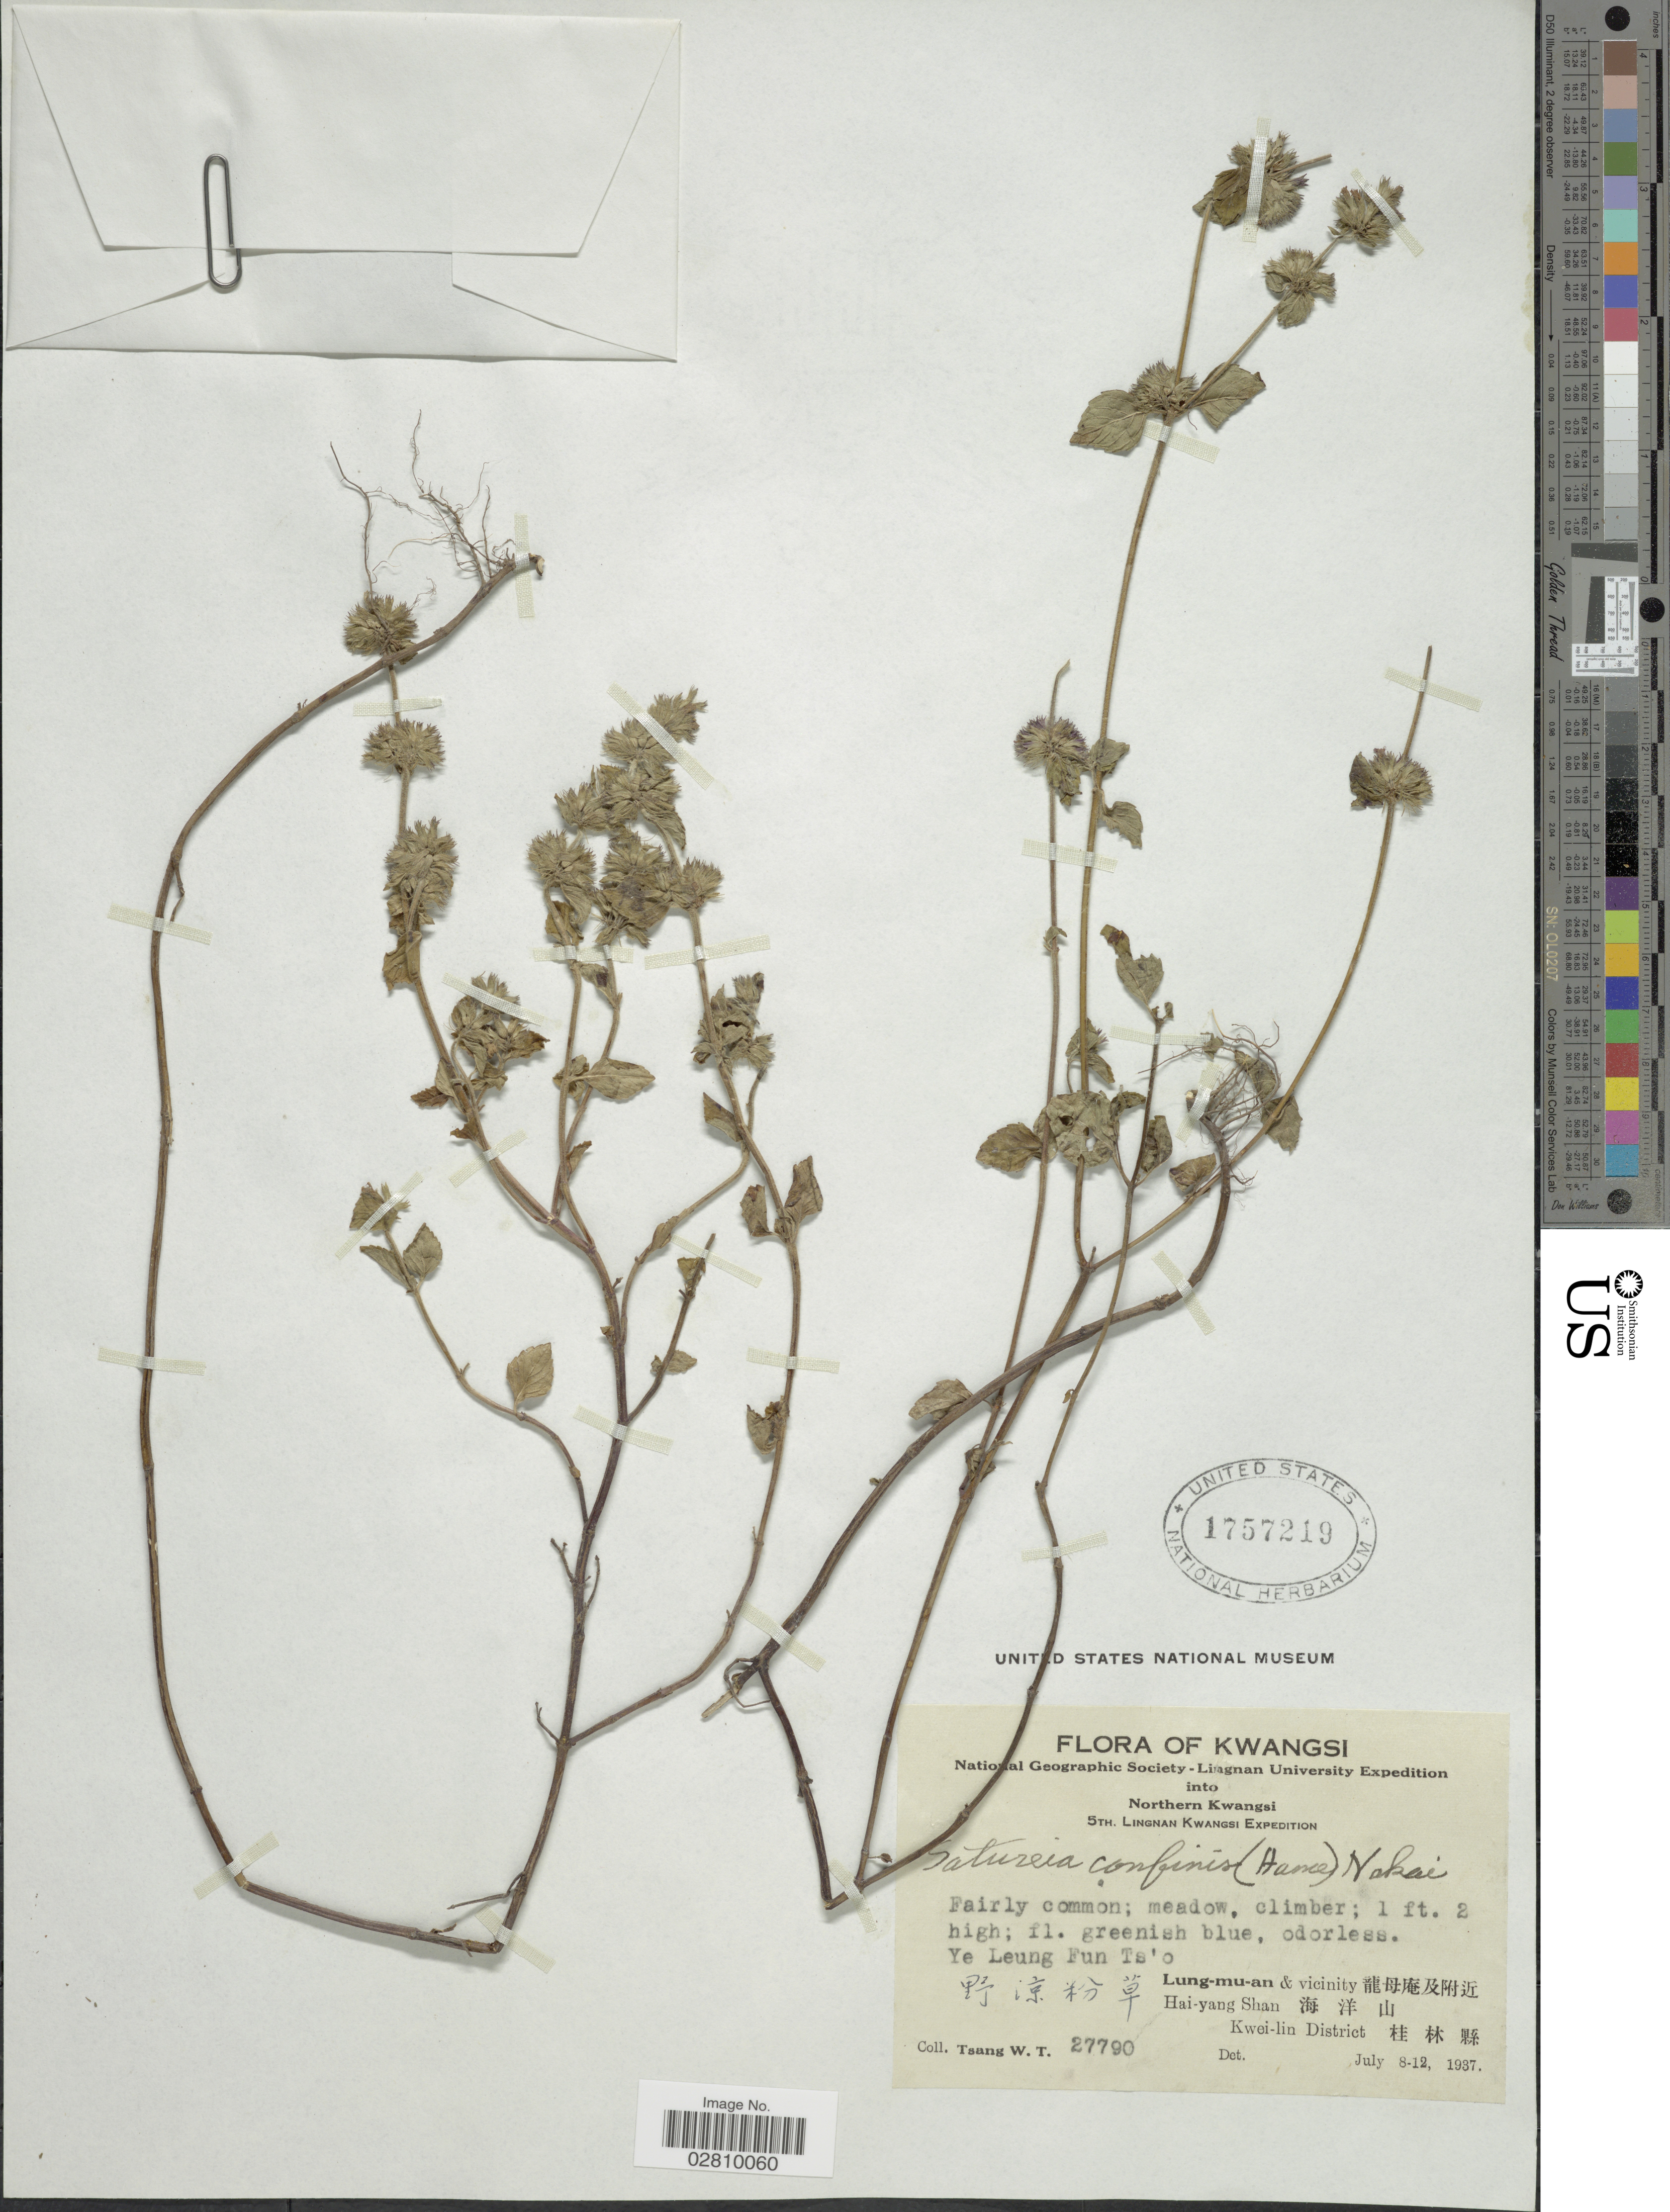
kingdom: Plantae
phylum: Tracheophyta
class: Magnoliopsida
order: Lamiales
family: Lamiaceae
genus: Calamintha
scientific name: Calamintha confinis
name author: Hance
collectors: W. T. Tsang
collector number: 27790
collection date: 1937-07-08/1937-07-12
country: China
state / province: Guangxi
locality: Kwangsi, Northern Kwangsi. Ye Leung Fun Ts'o. Lung-mu-an & vicinity. Hai-yang Shan. Kwei-lin District.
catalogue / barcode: US 1757219